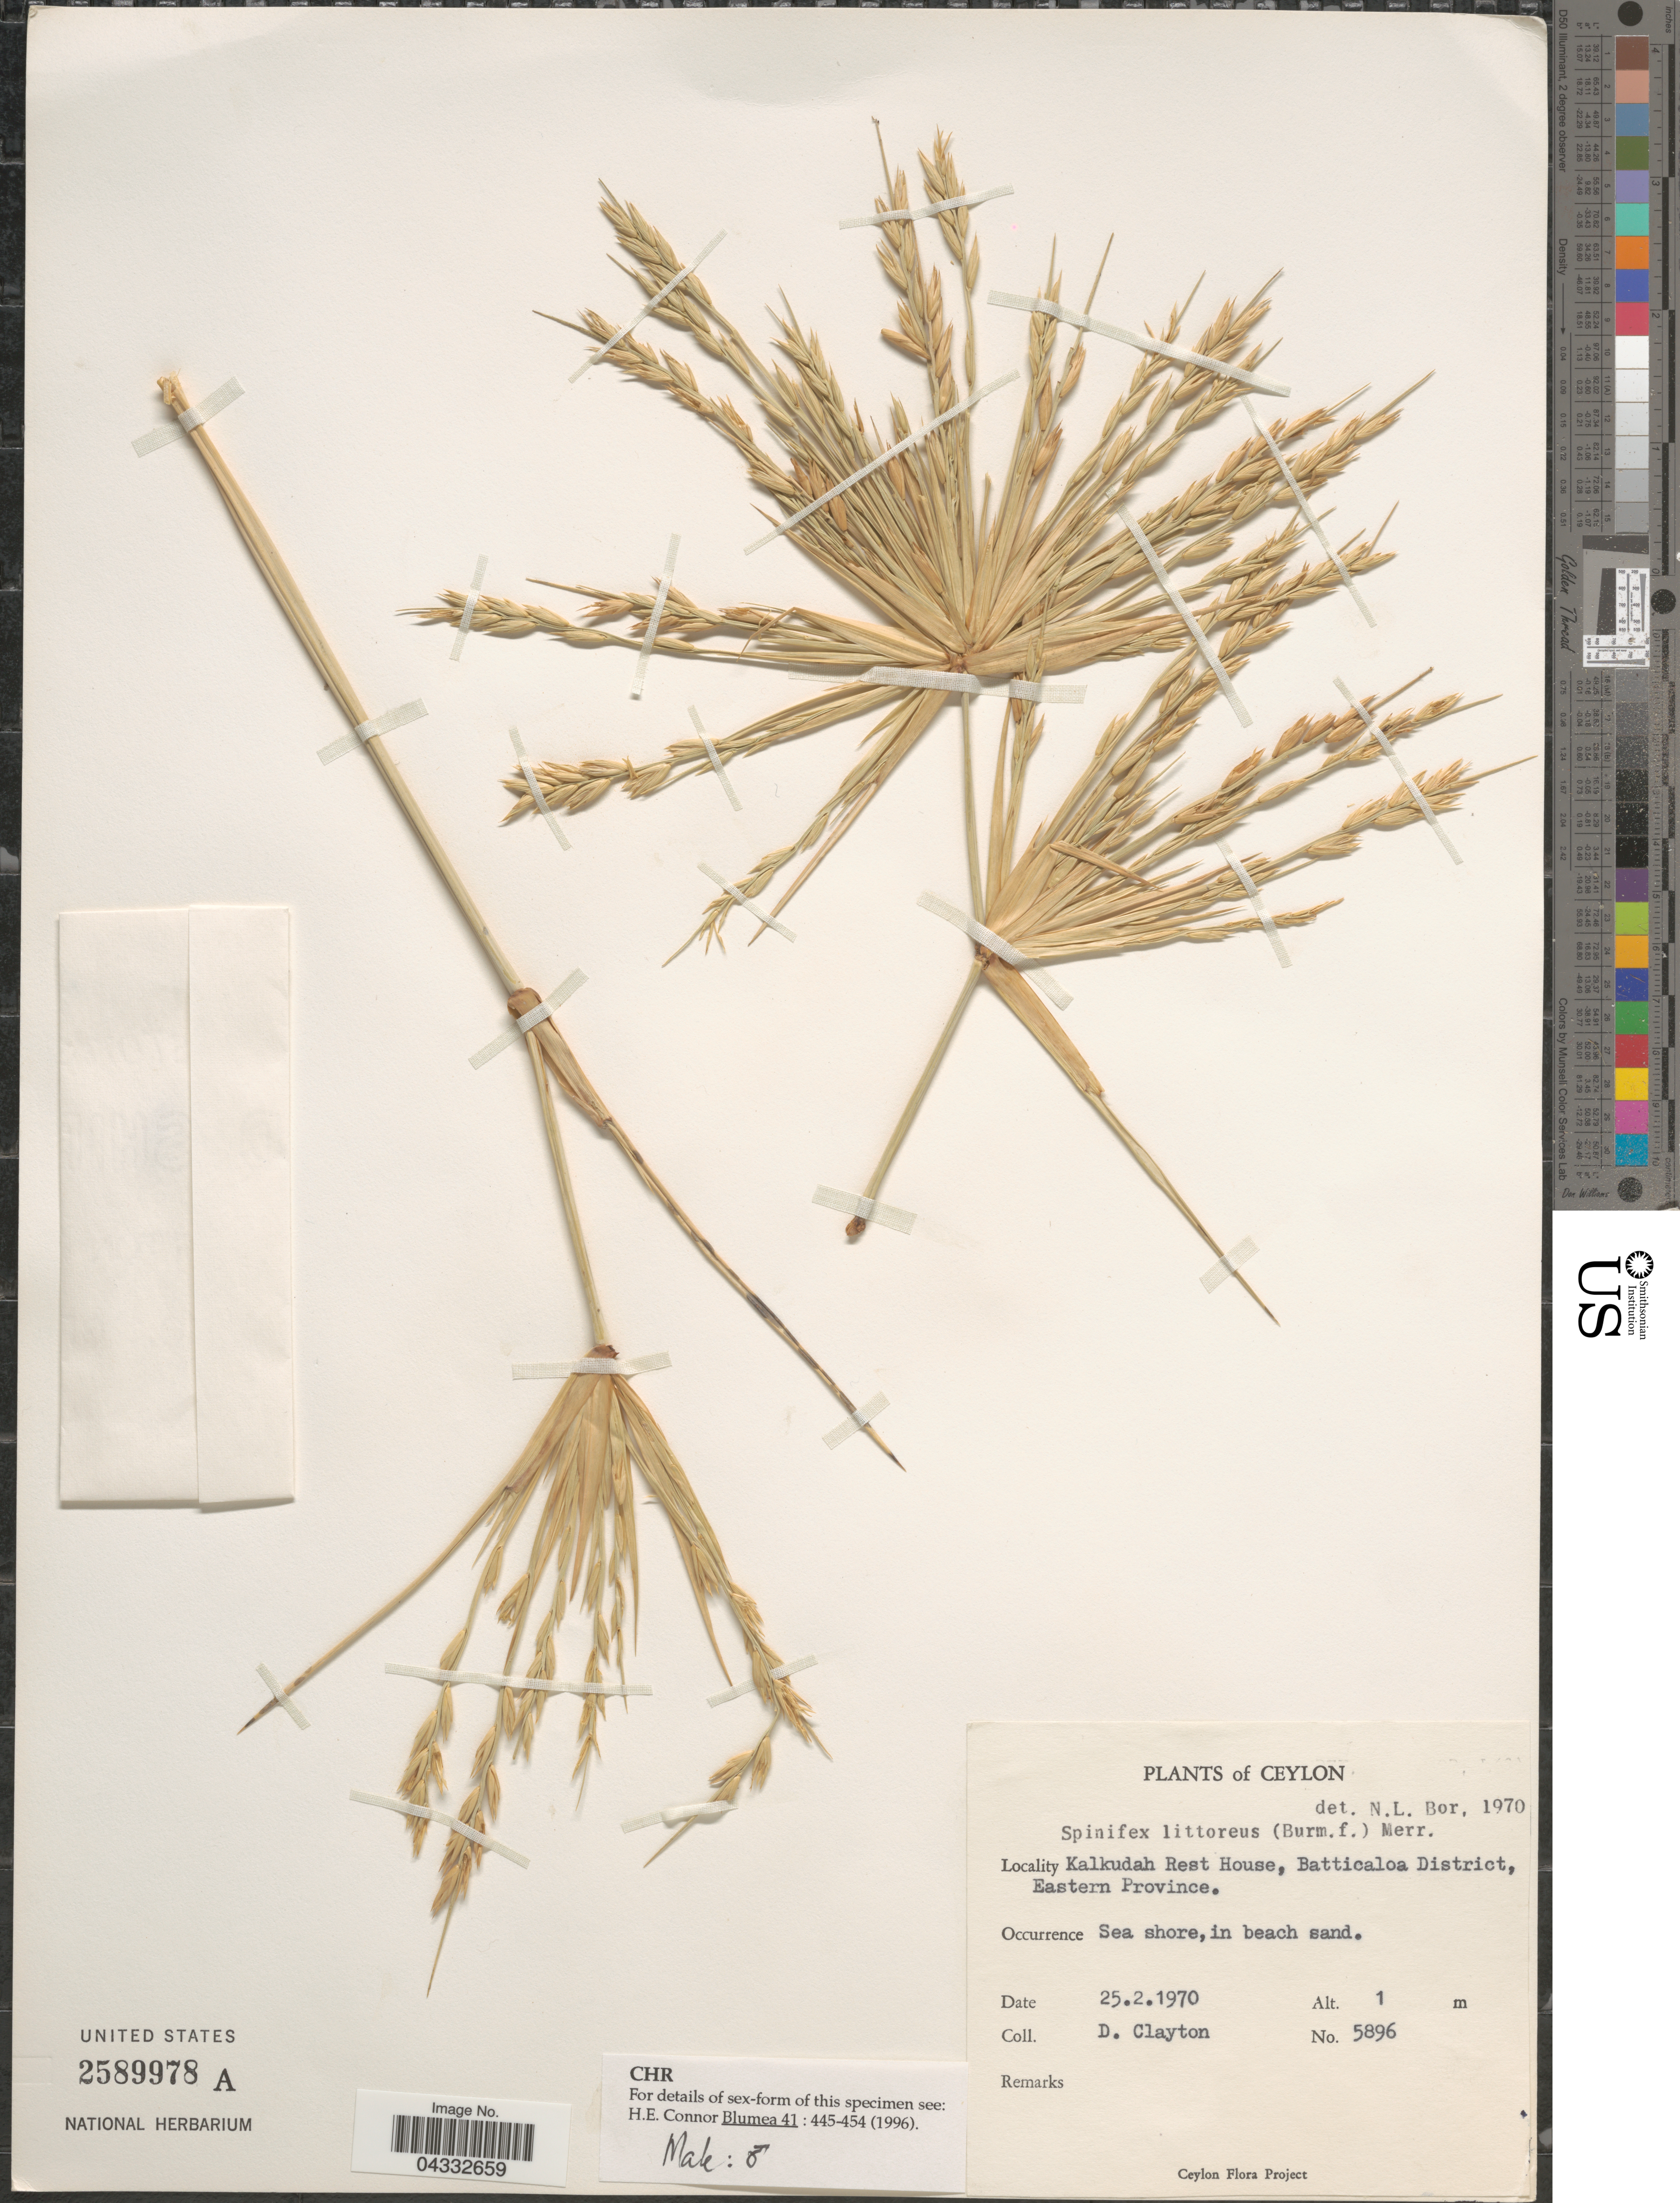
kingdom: Plantae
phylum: Tracheophyta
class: Liliopsida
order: Poales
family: Poaceae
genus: Spinifex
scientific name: Spinifex littoreus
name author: (Burm. f.) Merr.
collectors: D. Clayton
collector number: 5896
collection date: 1970-02-25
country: Sri Lanka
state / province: Eastern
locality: Ceylon. Kalkudah Rest House, Batticaloa District.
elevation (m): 1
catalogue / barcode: US 2589978A